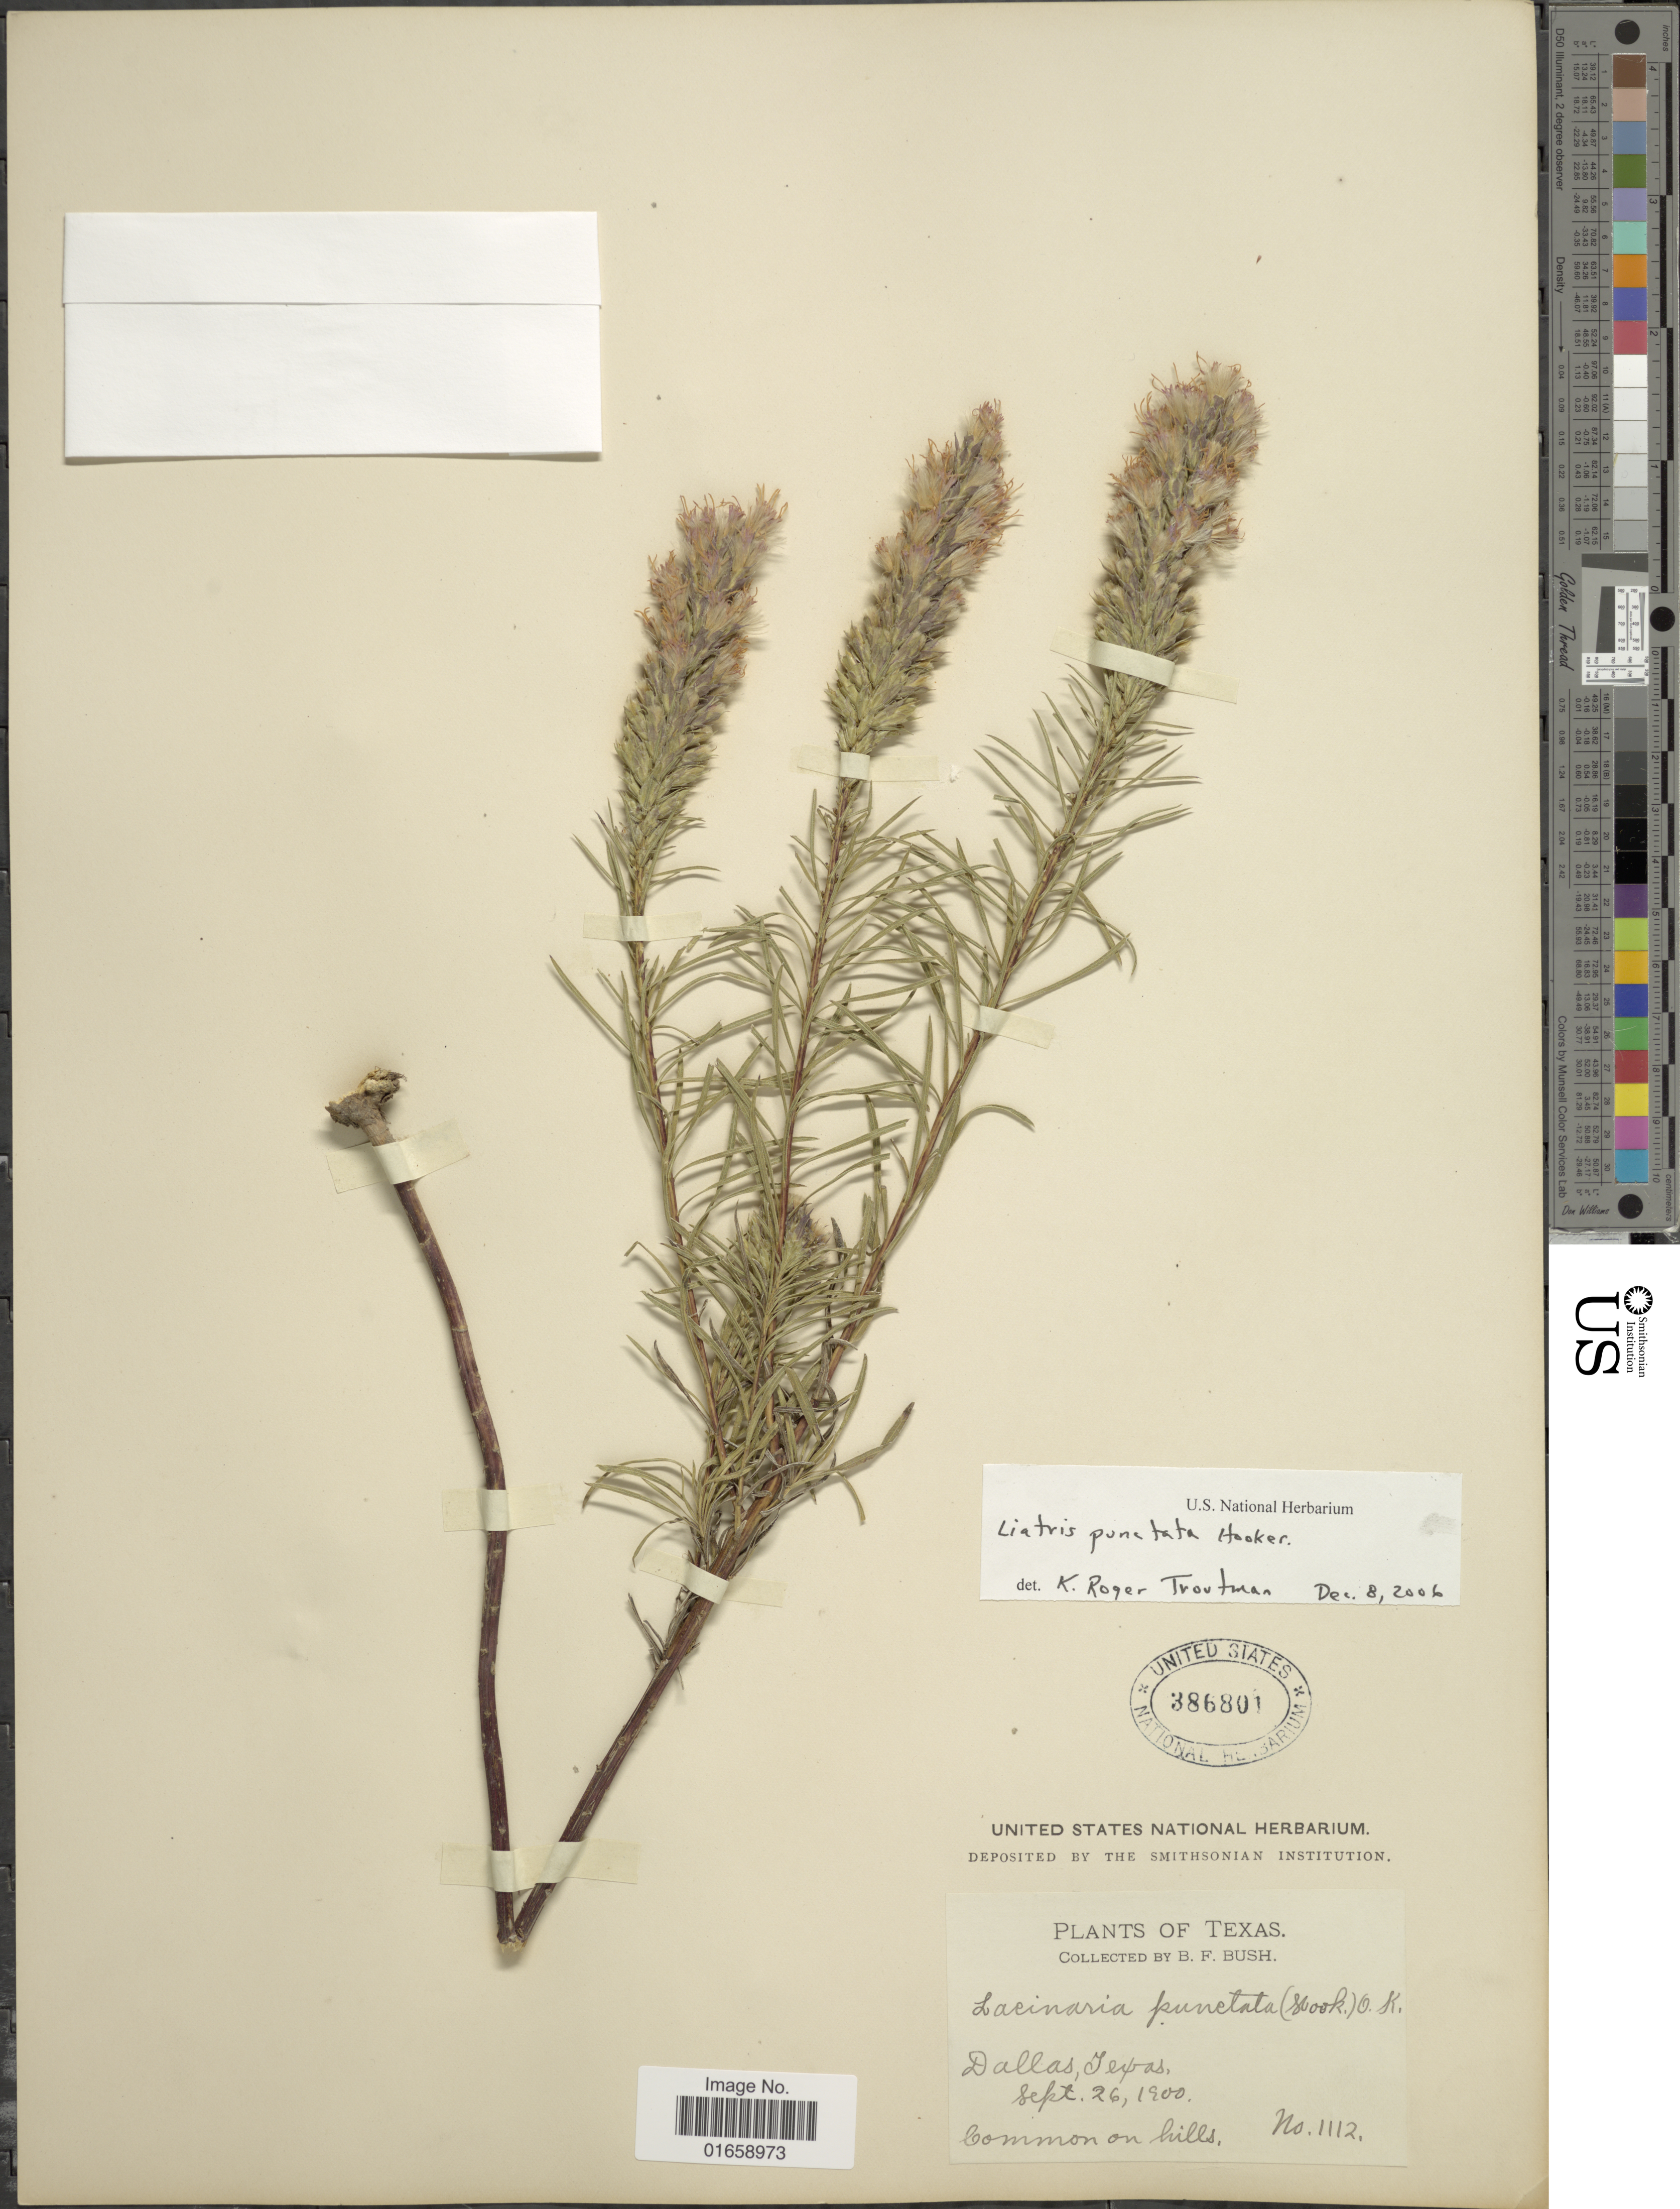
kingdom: Plantae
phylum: Tracheophyta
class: Magnoliopsida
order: Asterales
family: Asteraceae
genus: Liatris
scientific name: Liatris punctata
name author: Hook.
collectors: B. F. Bush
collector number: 1112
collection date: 1900-09-26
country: United States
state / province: Texas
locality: Dallas, Common on hills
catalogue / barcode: US 386801